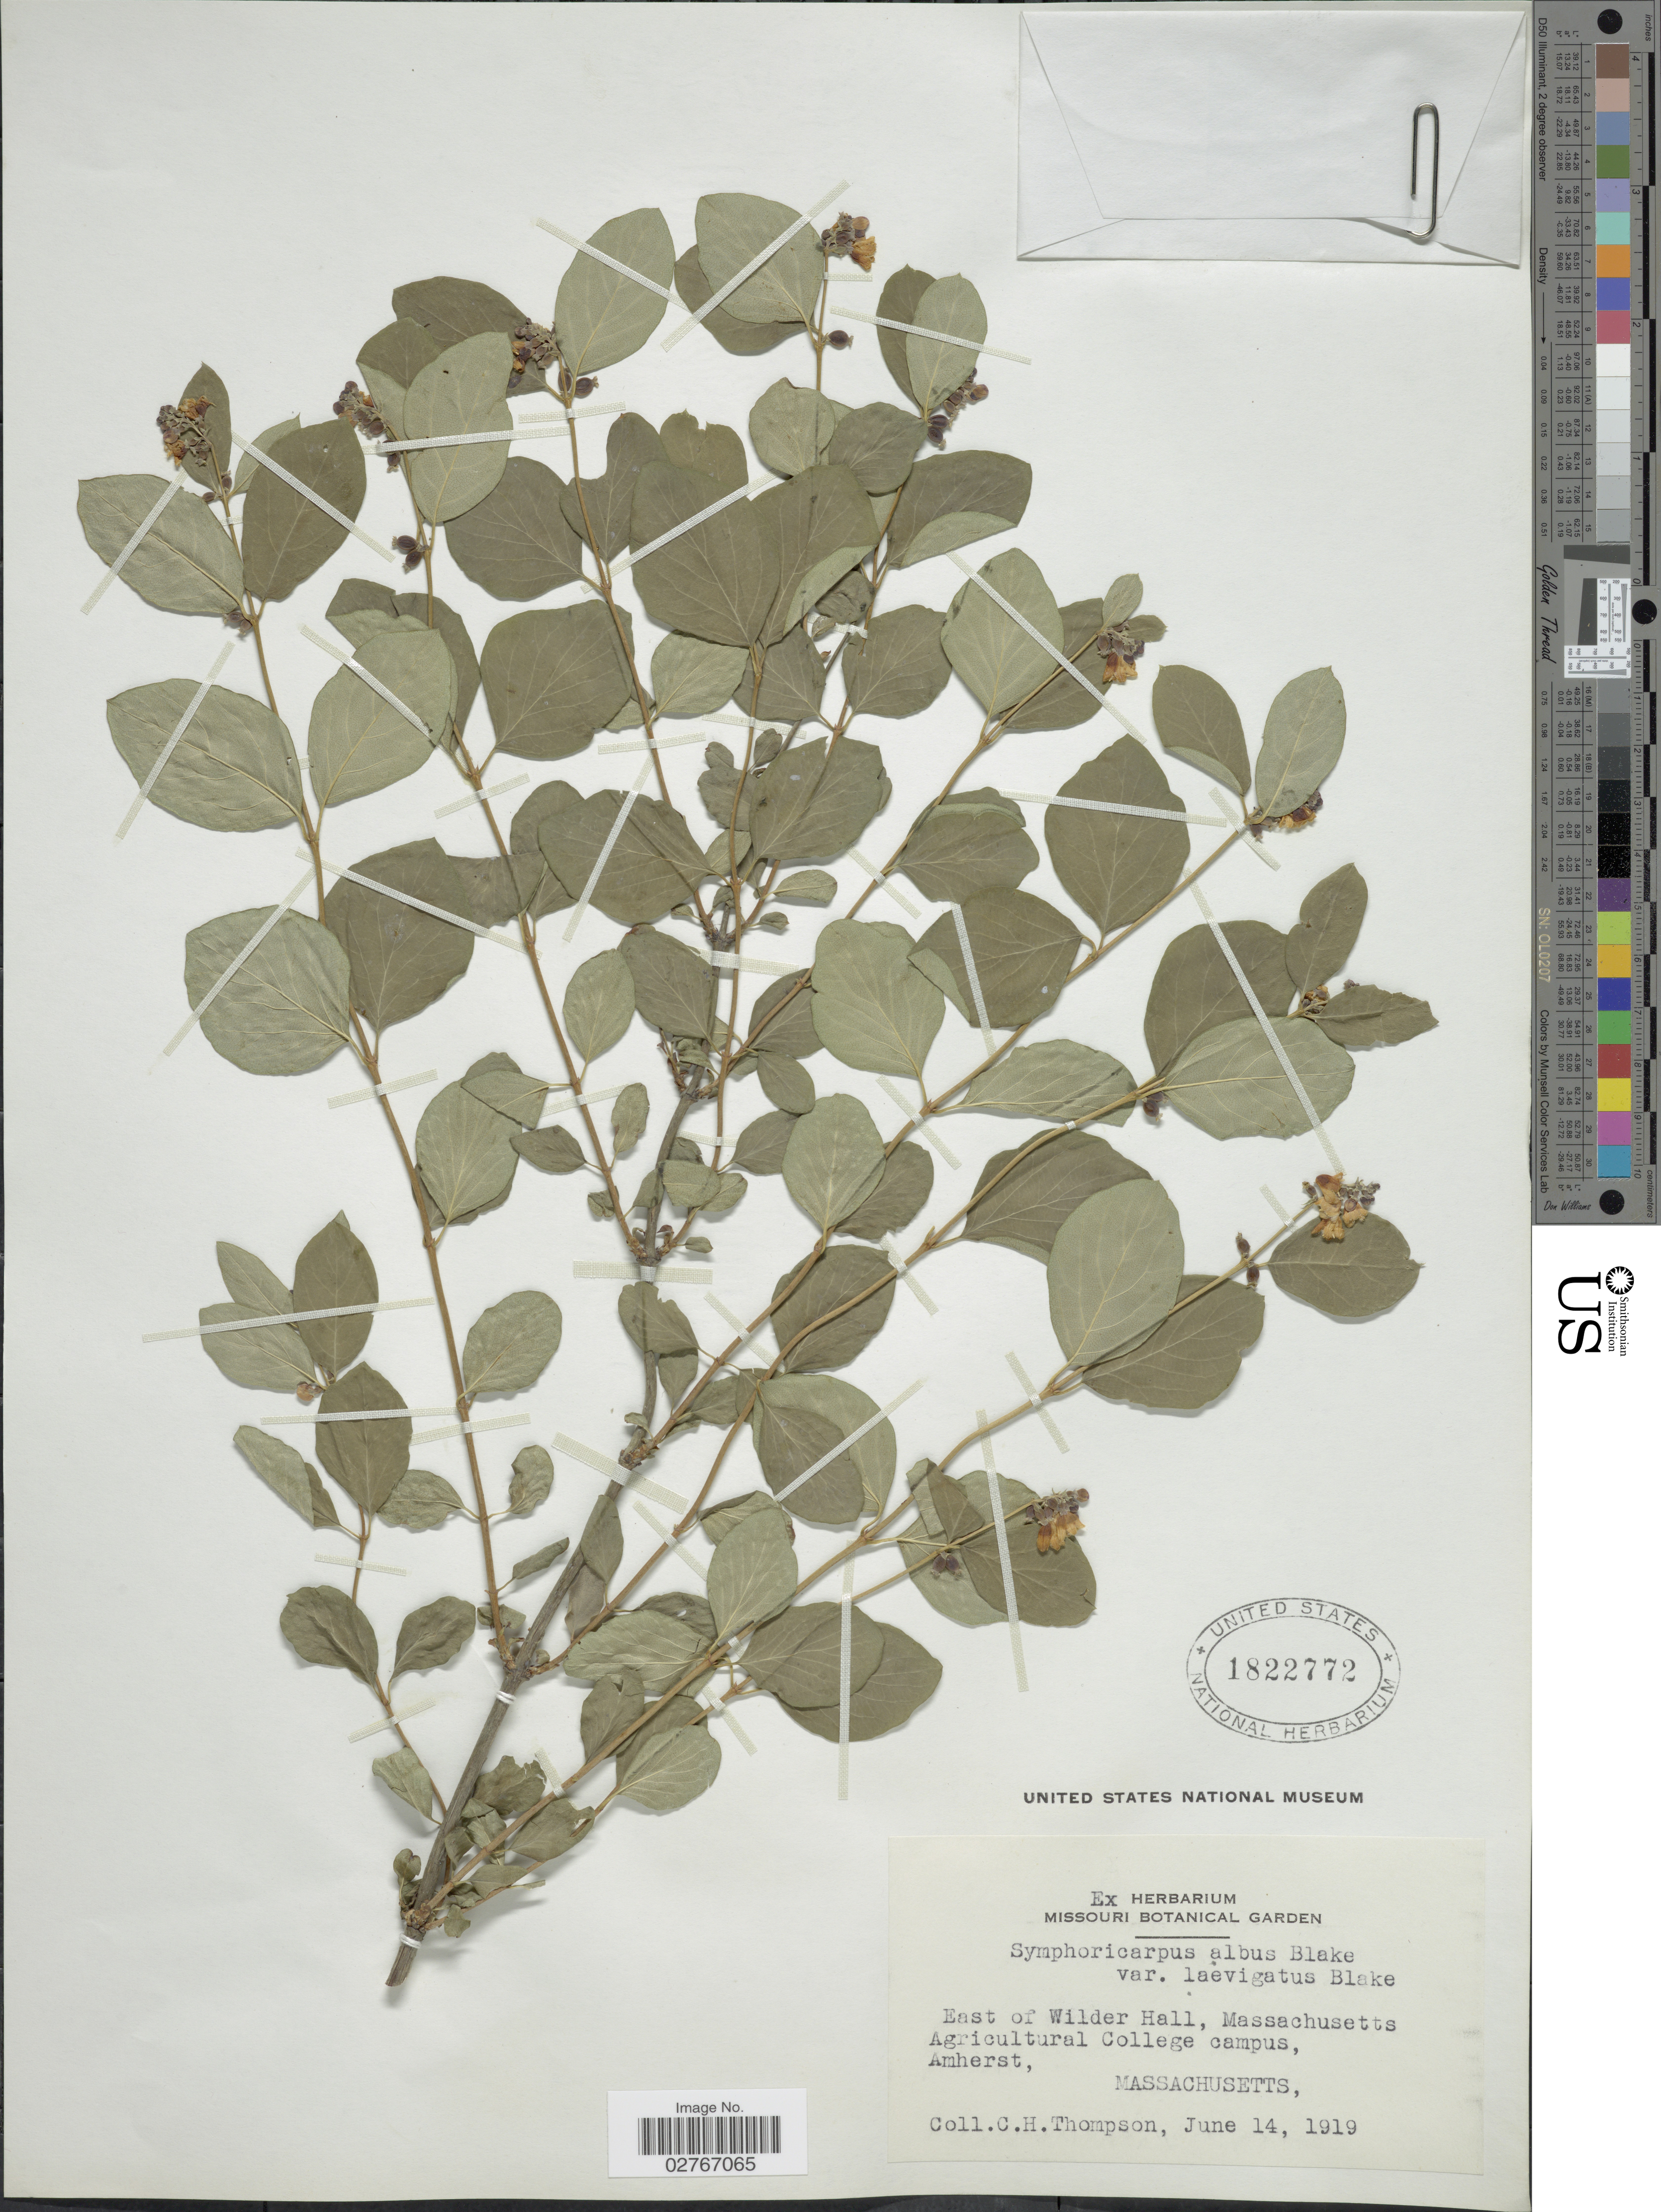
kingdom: Plantae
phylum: Tracheophyta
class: Magnoliopsida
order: Dipsacales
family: Caprifoliaceae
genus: Symphoricarpos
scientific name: Symphoricarpos albus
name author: (L.) S.F. Blake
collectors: C. H. Thompson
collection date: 1919-06-14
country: United States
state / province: Massachusetts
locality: East of Wilder Hall, Massachusetts Agricultural College campus, Amherst.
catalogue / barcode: US 1822772